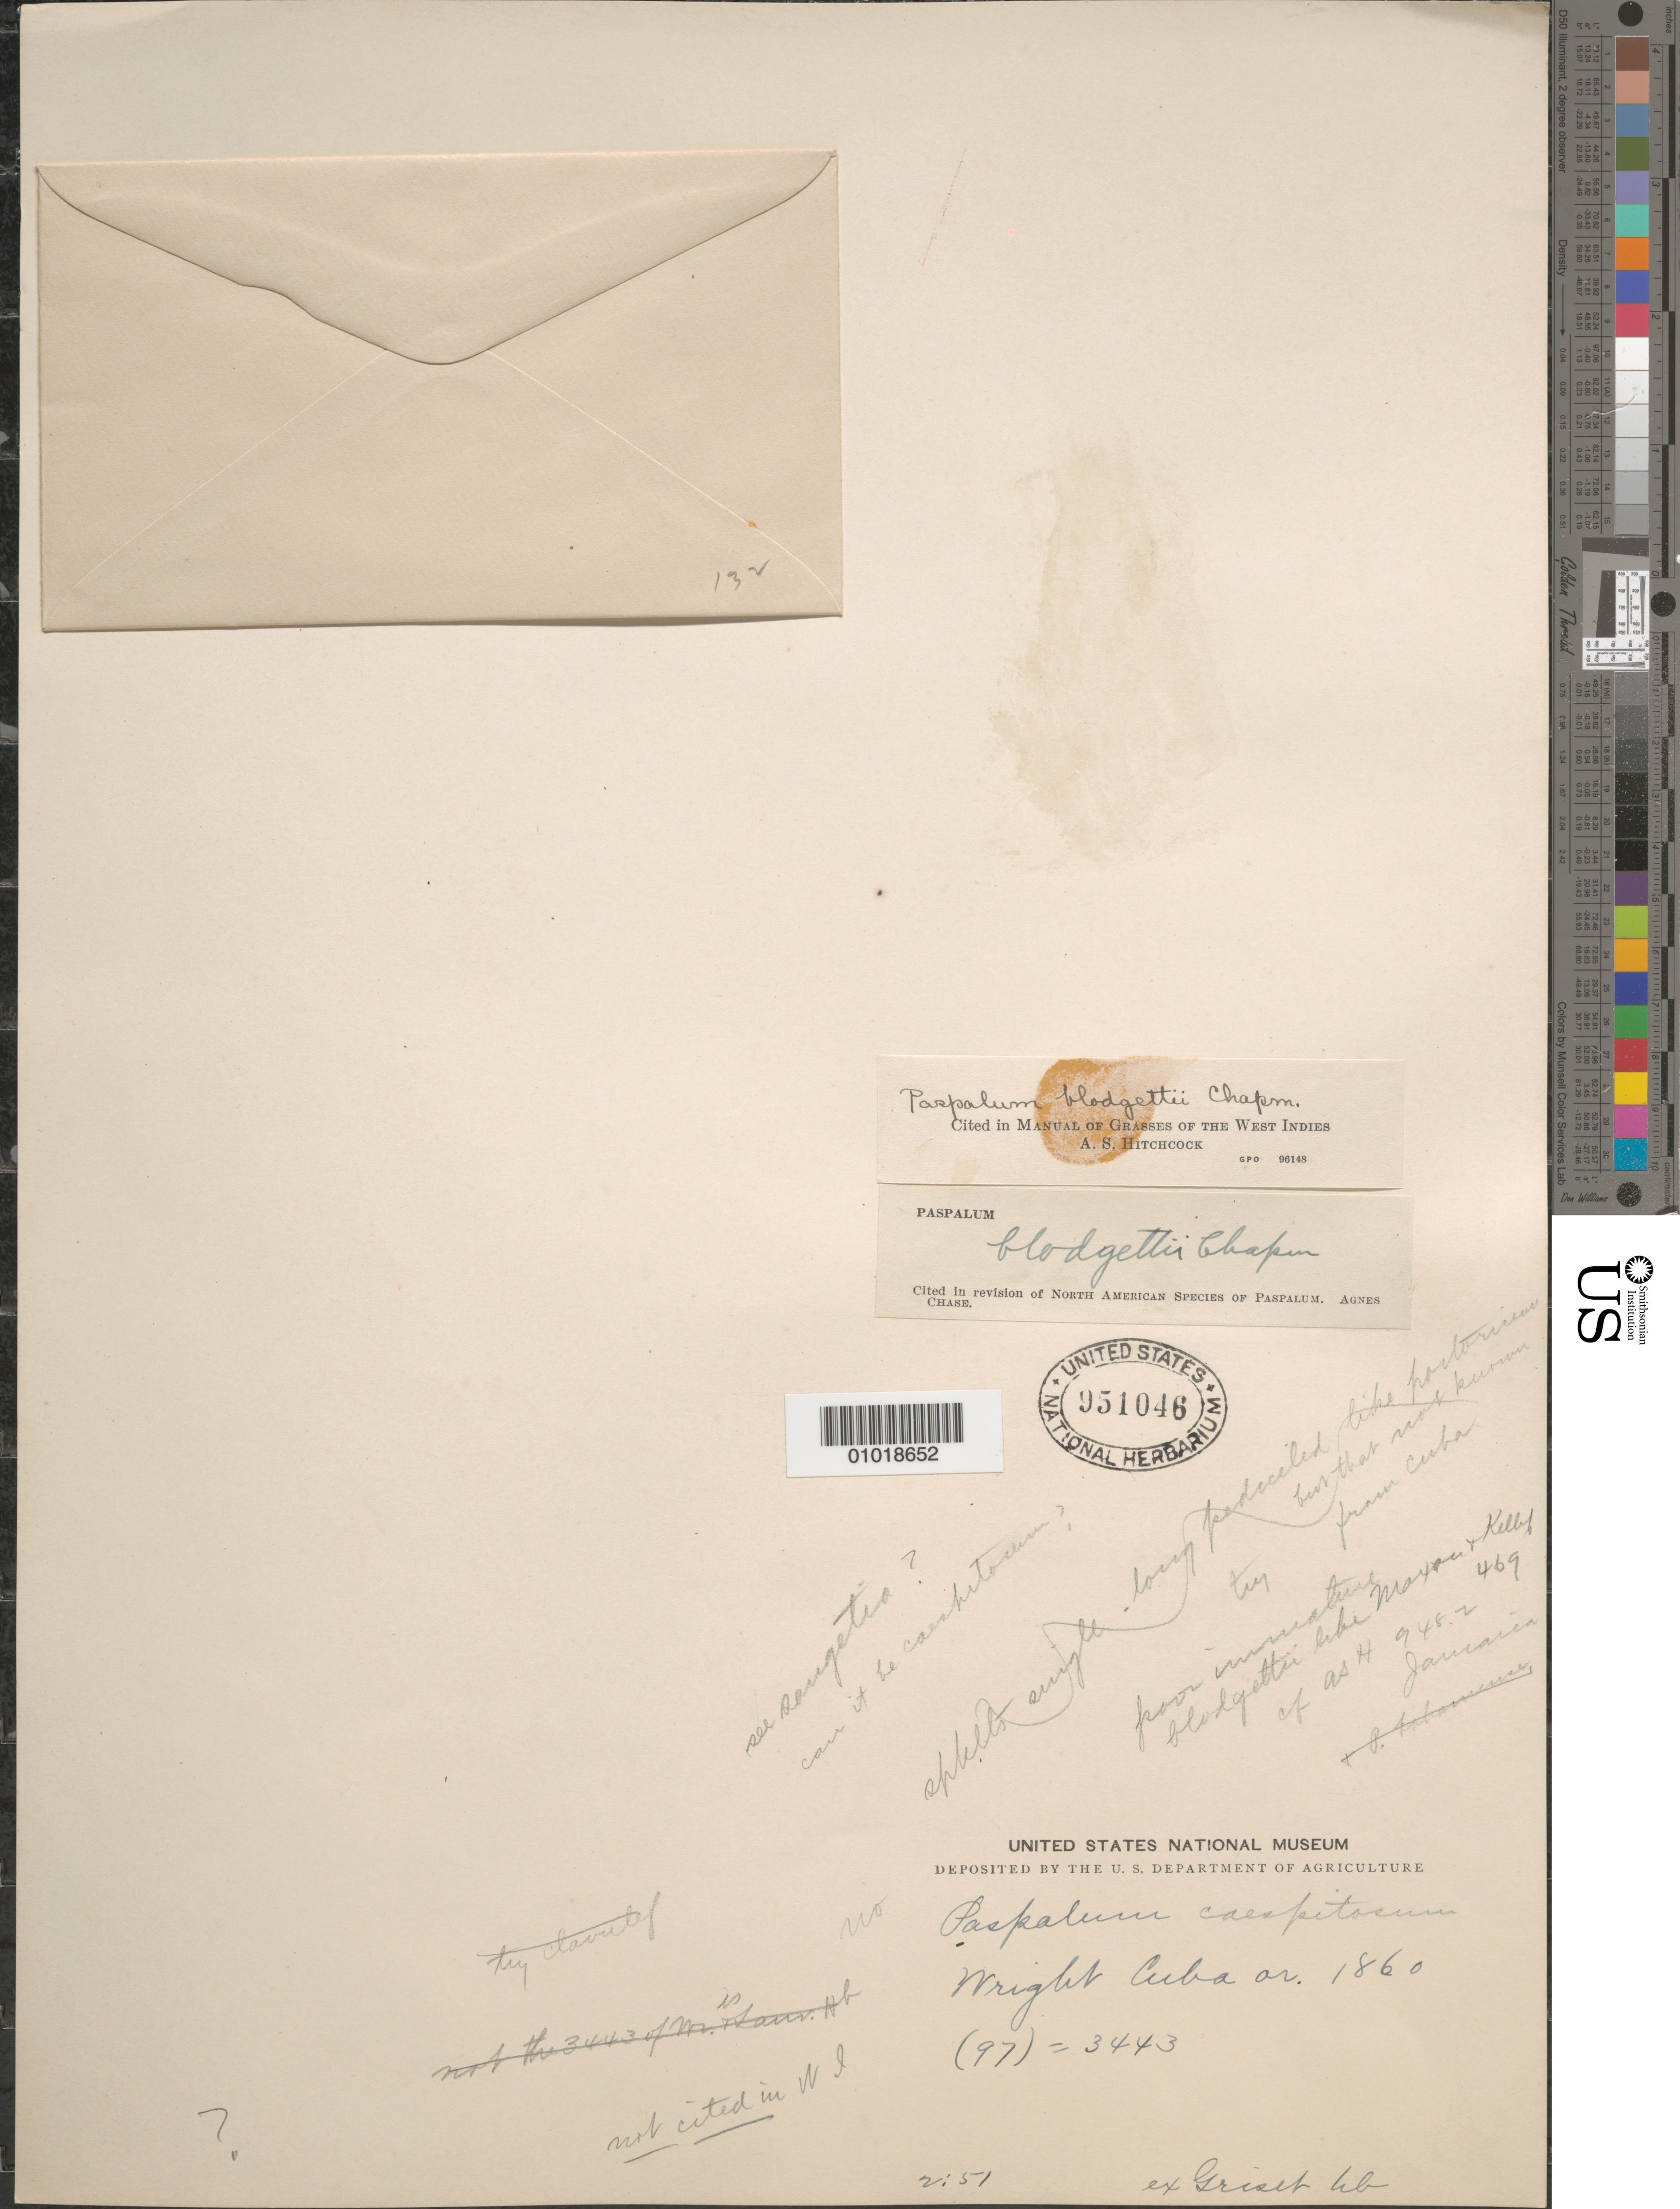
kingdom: Plantae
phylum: Tracheophyta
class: Liliopsida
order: Poales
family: Poaceae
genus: Paspalum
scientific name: Paspalum blodgettii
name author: Chapm.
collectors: C. Wright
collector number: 3443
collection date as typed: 1860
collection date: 1860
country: Cuba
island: Cuba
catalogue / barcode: US 951046